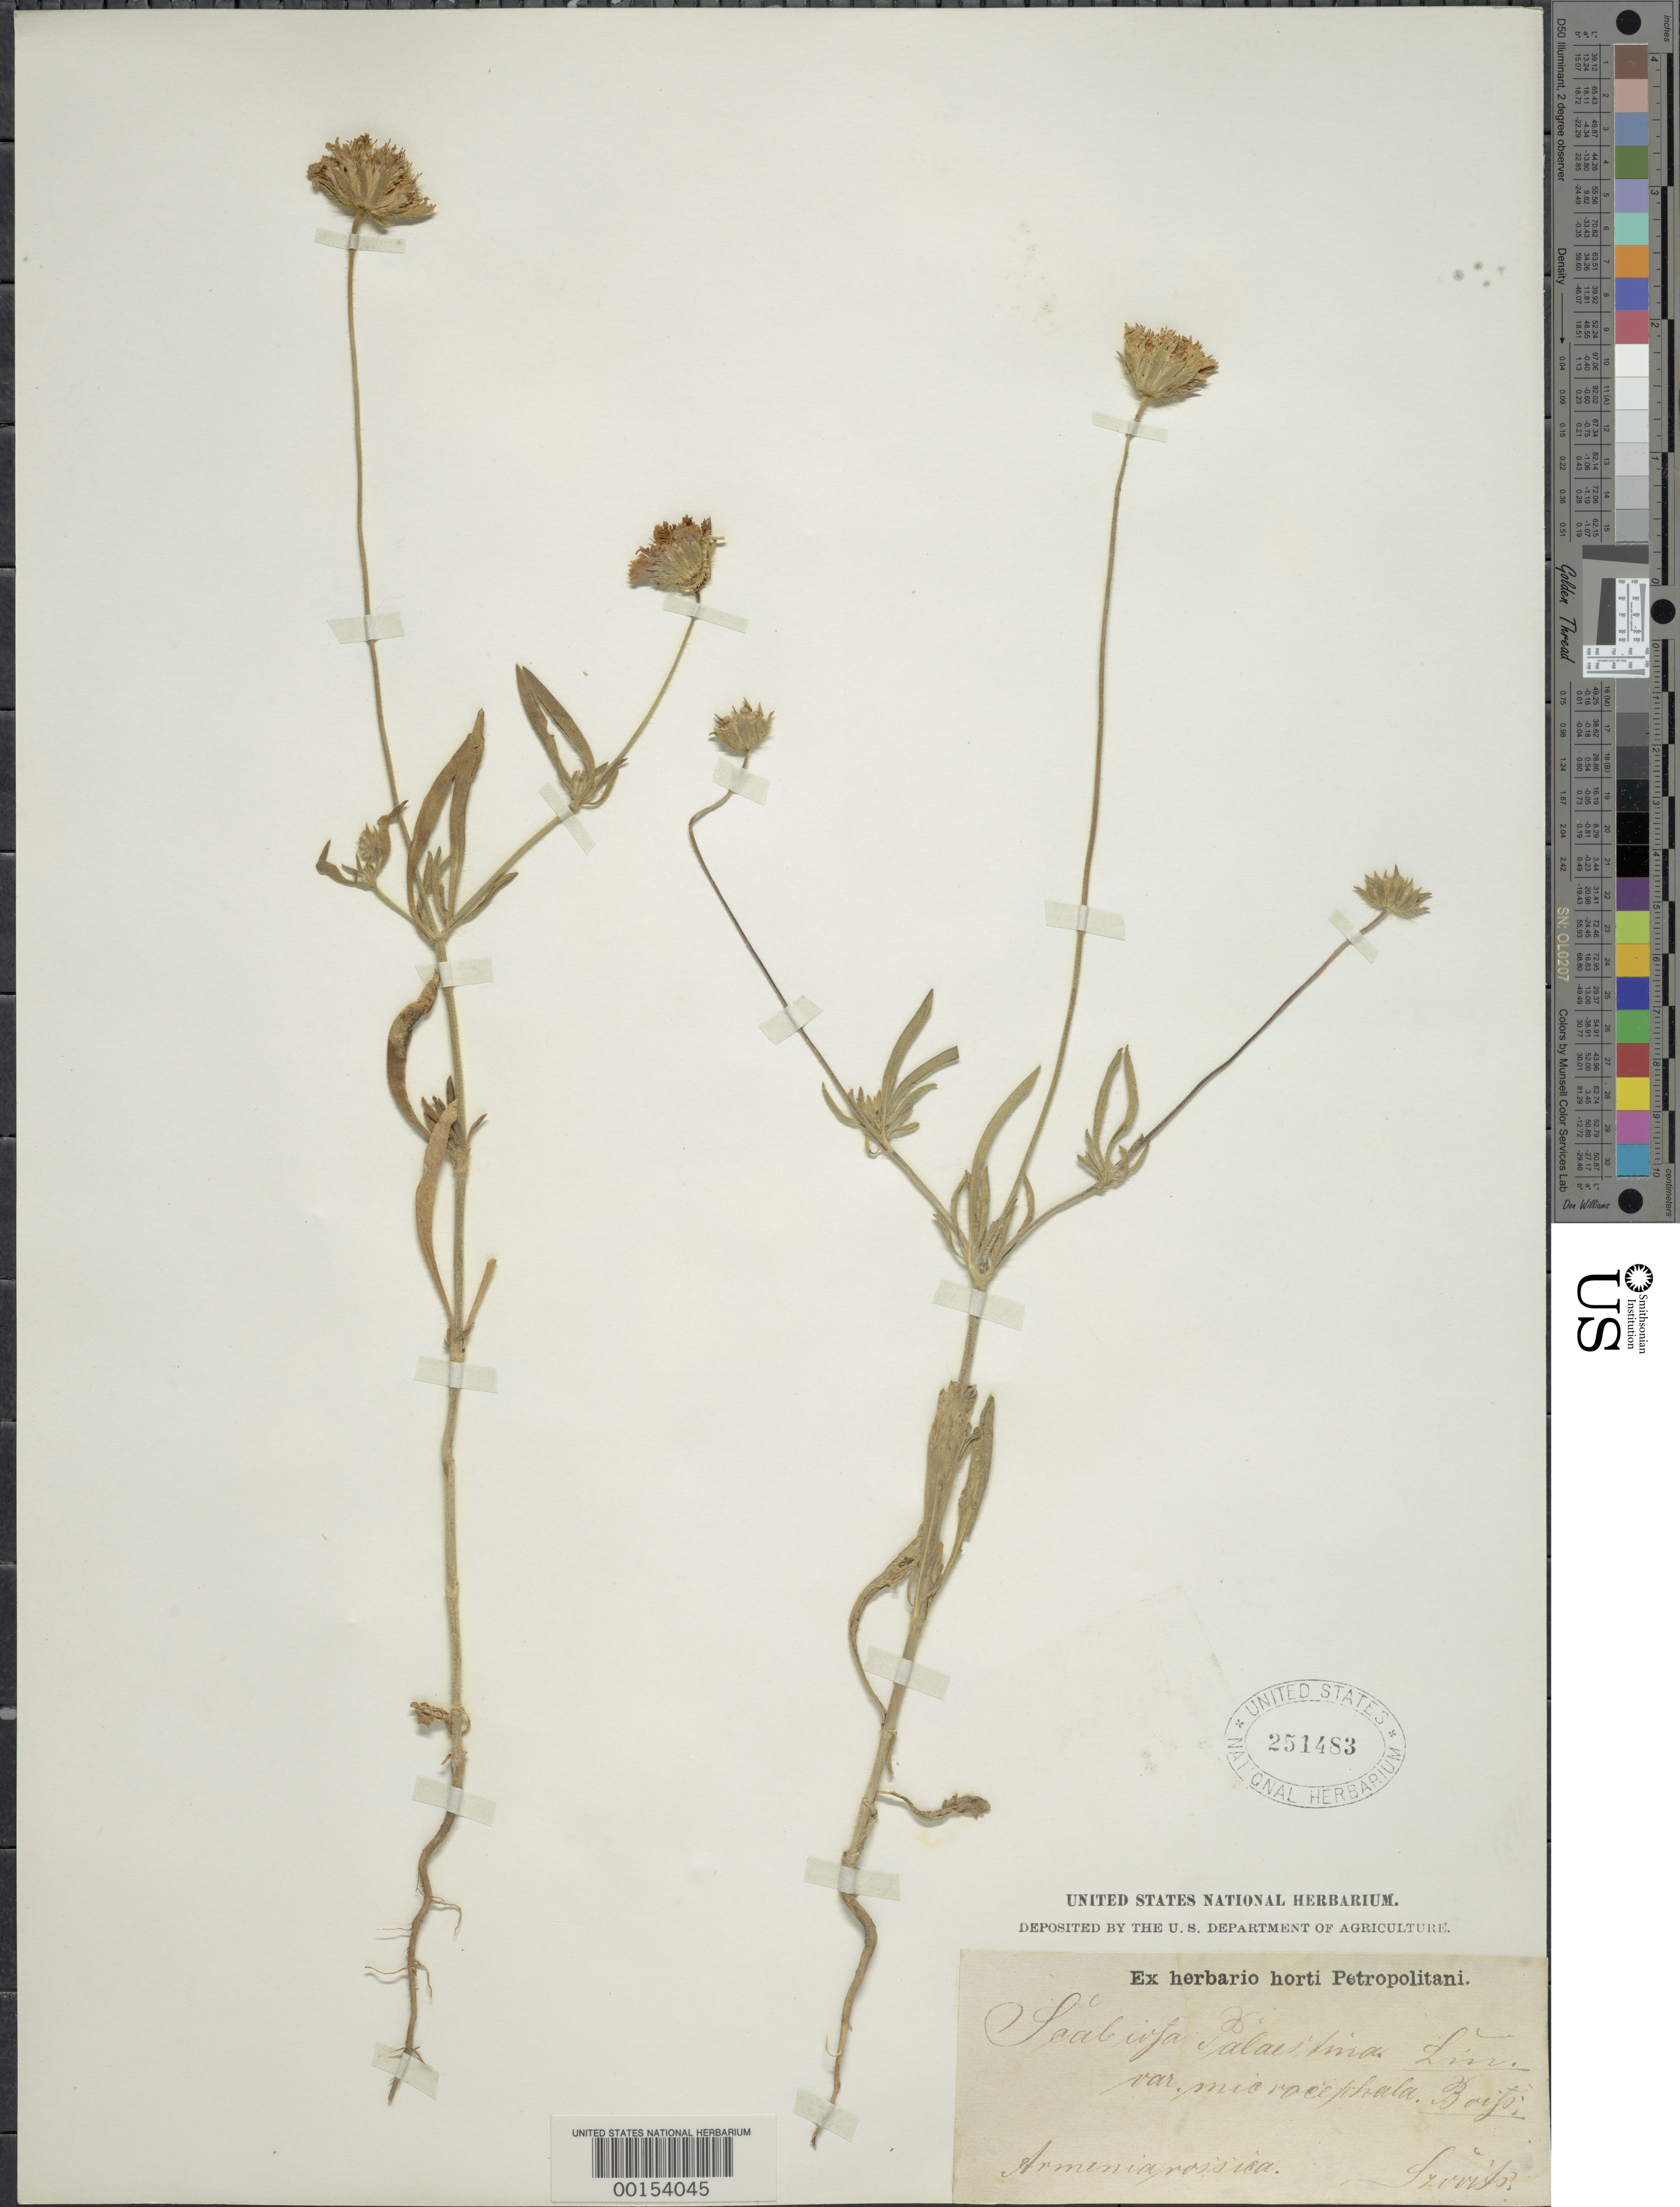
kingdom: Plantae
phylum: Tracheophyta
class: Magnoliopsida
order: Dipsacales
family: Caprifoliaceae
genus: Scabiosa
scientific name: Scabiosa palaestina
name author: L.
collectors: J. Szovits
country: Armenia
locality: Armenia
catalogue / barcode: US 251483